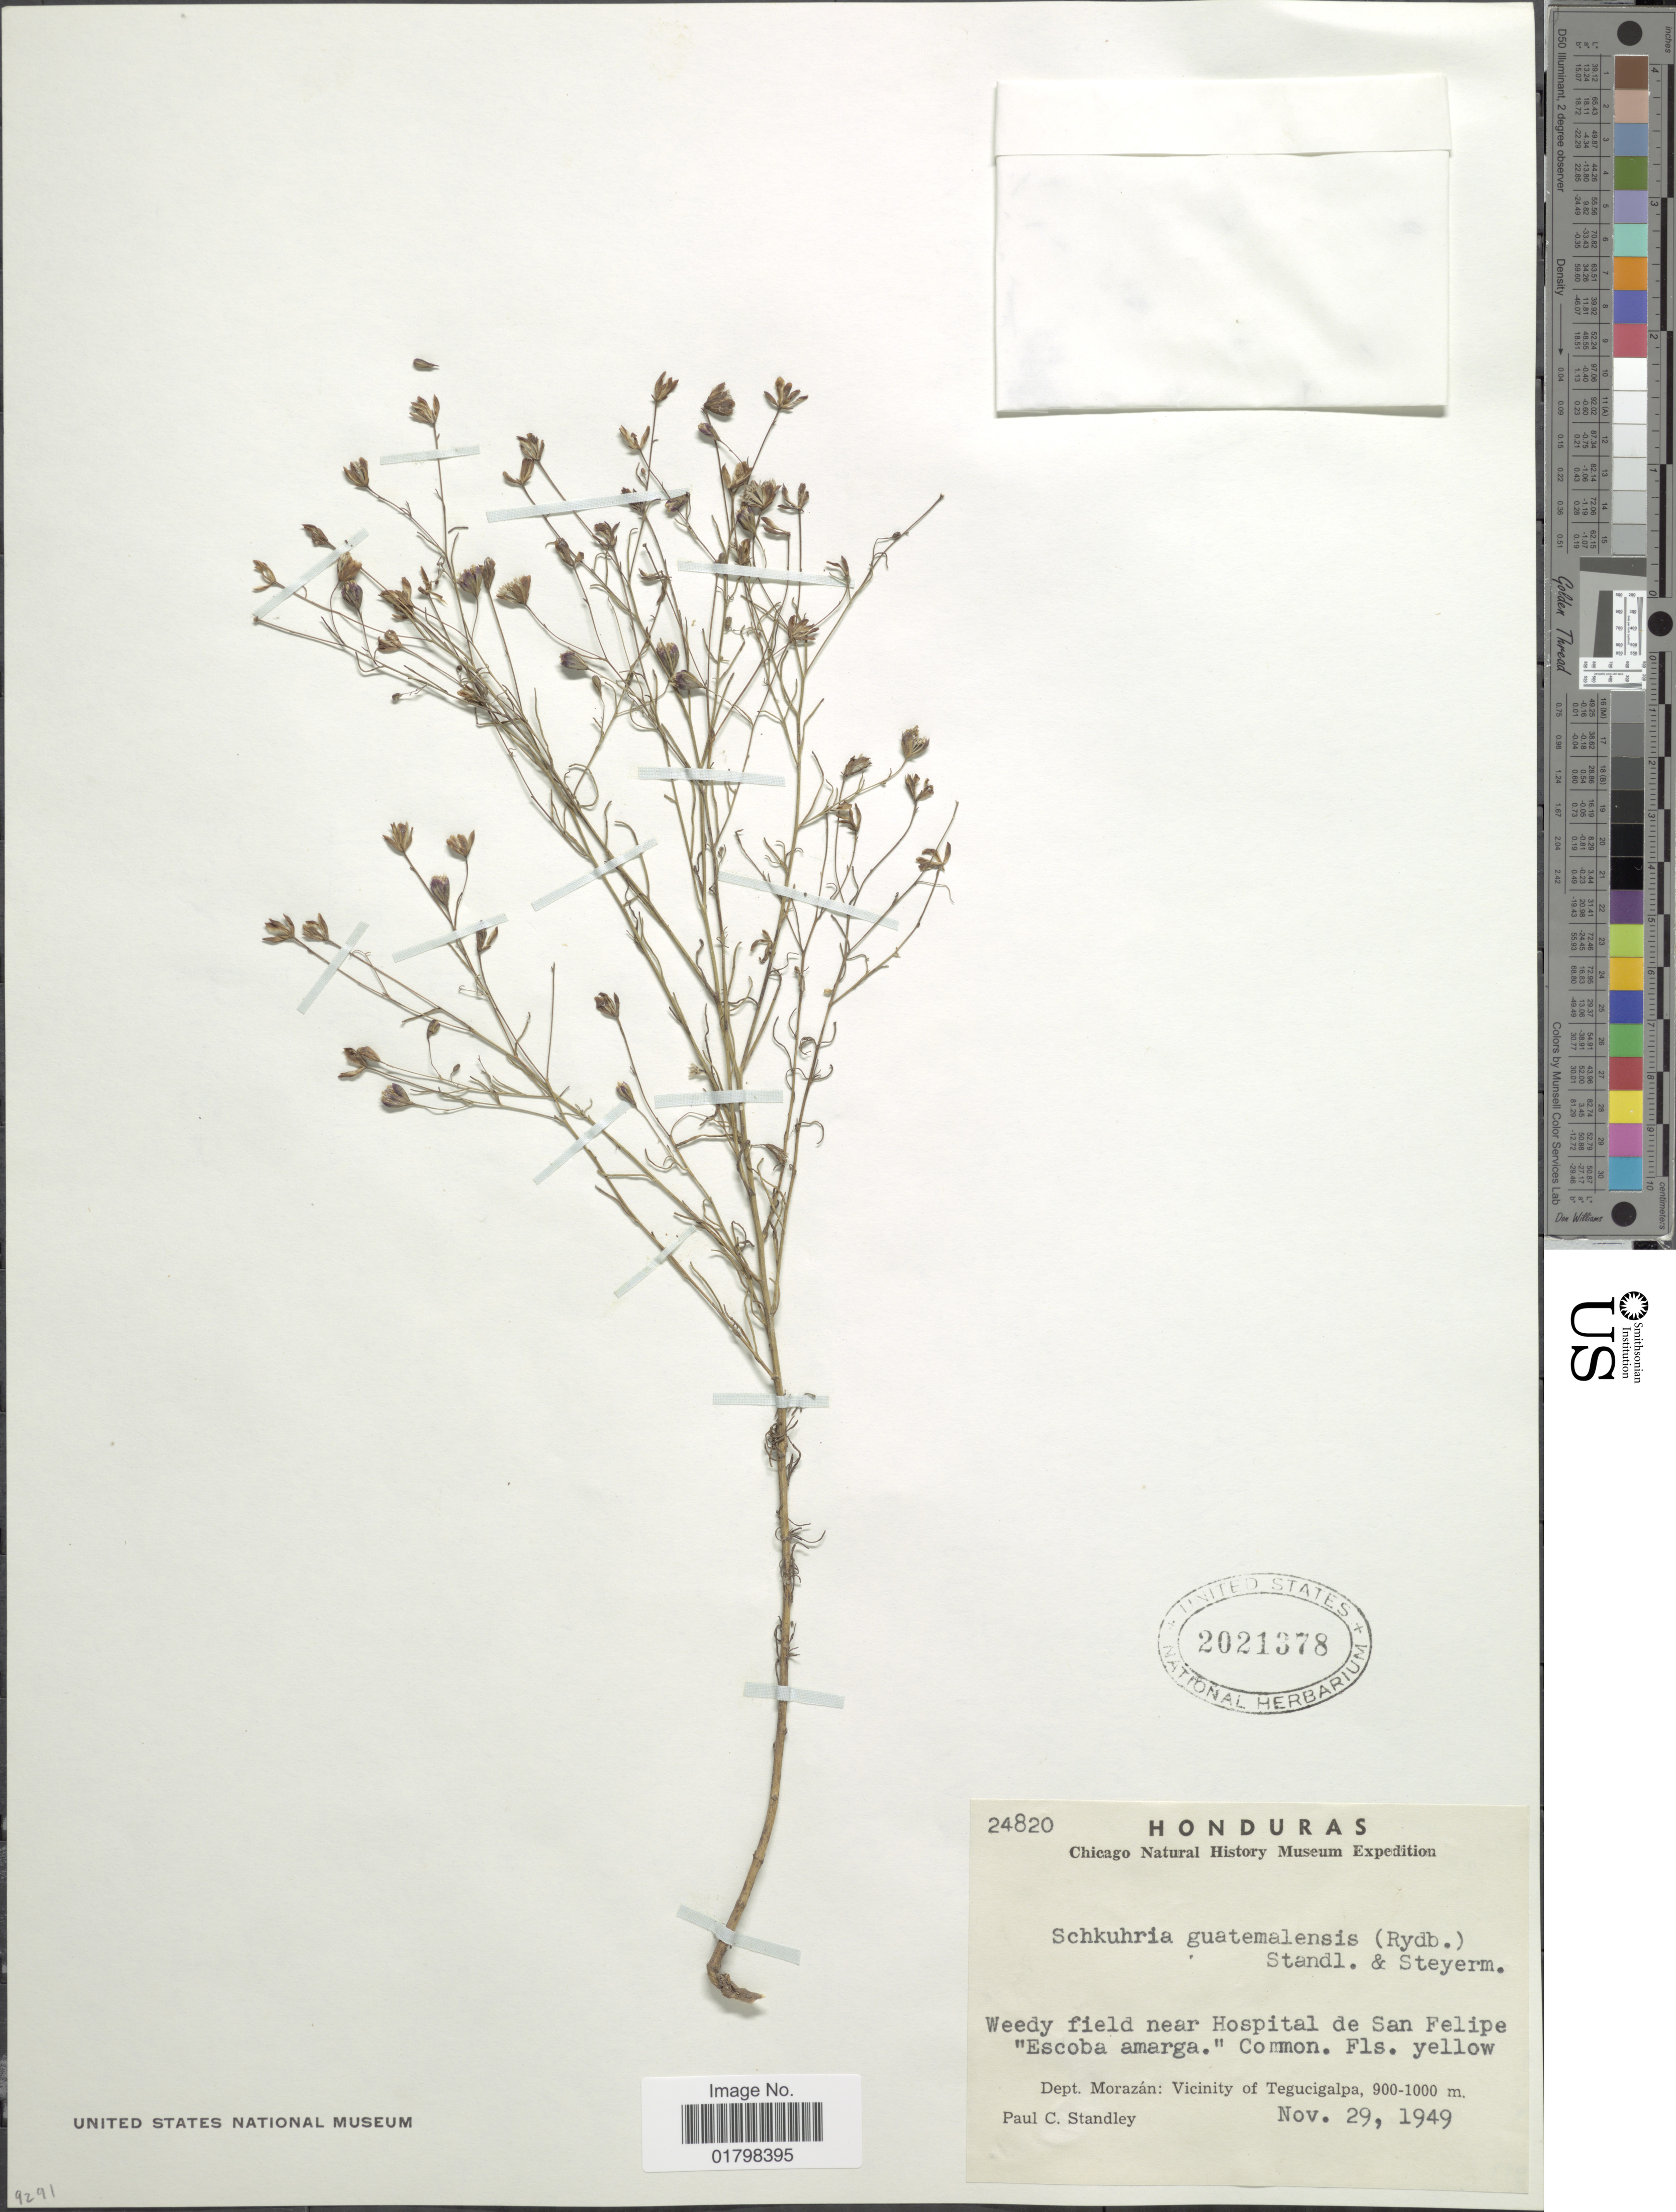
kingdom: Plantae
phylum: Tracheophyta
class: Magnoliopsida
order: Asterales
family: Asteraceae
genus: Schkuhria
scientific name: Schkuhria wislizeni var. guatemalensis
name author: (Rydb.) S.F. Blake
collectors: P. C. Standley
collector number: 24820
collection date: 1949-11-29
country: Honduras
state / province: Fco. Morazán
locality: Vicinity of Tegucigalpa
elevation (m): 900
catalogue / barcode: US 2021378